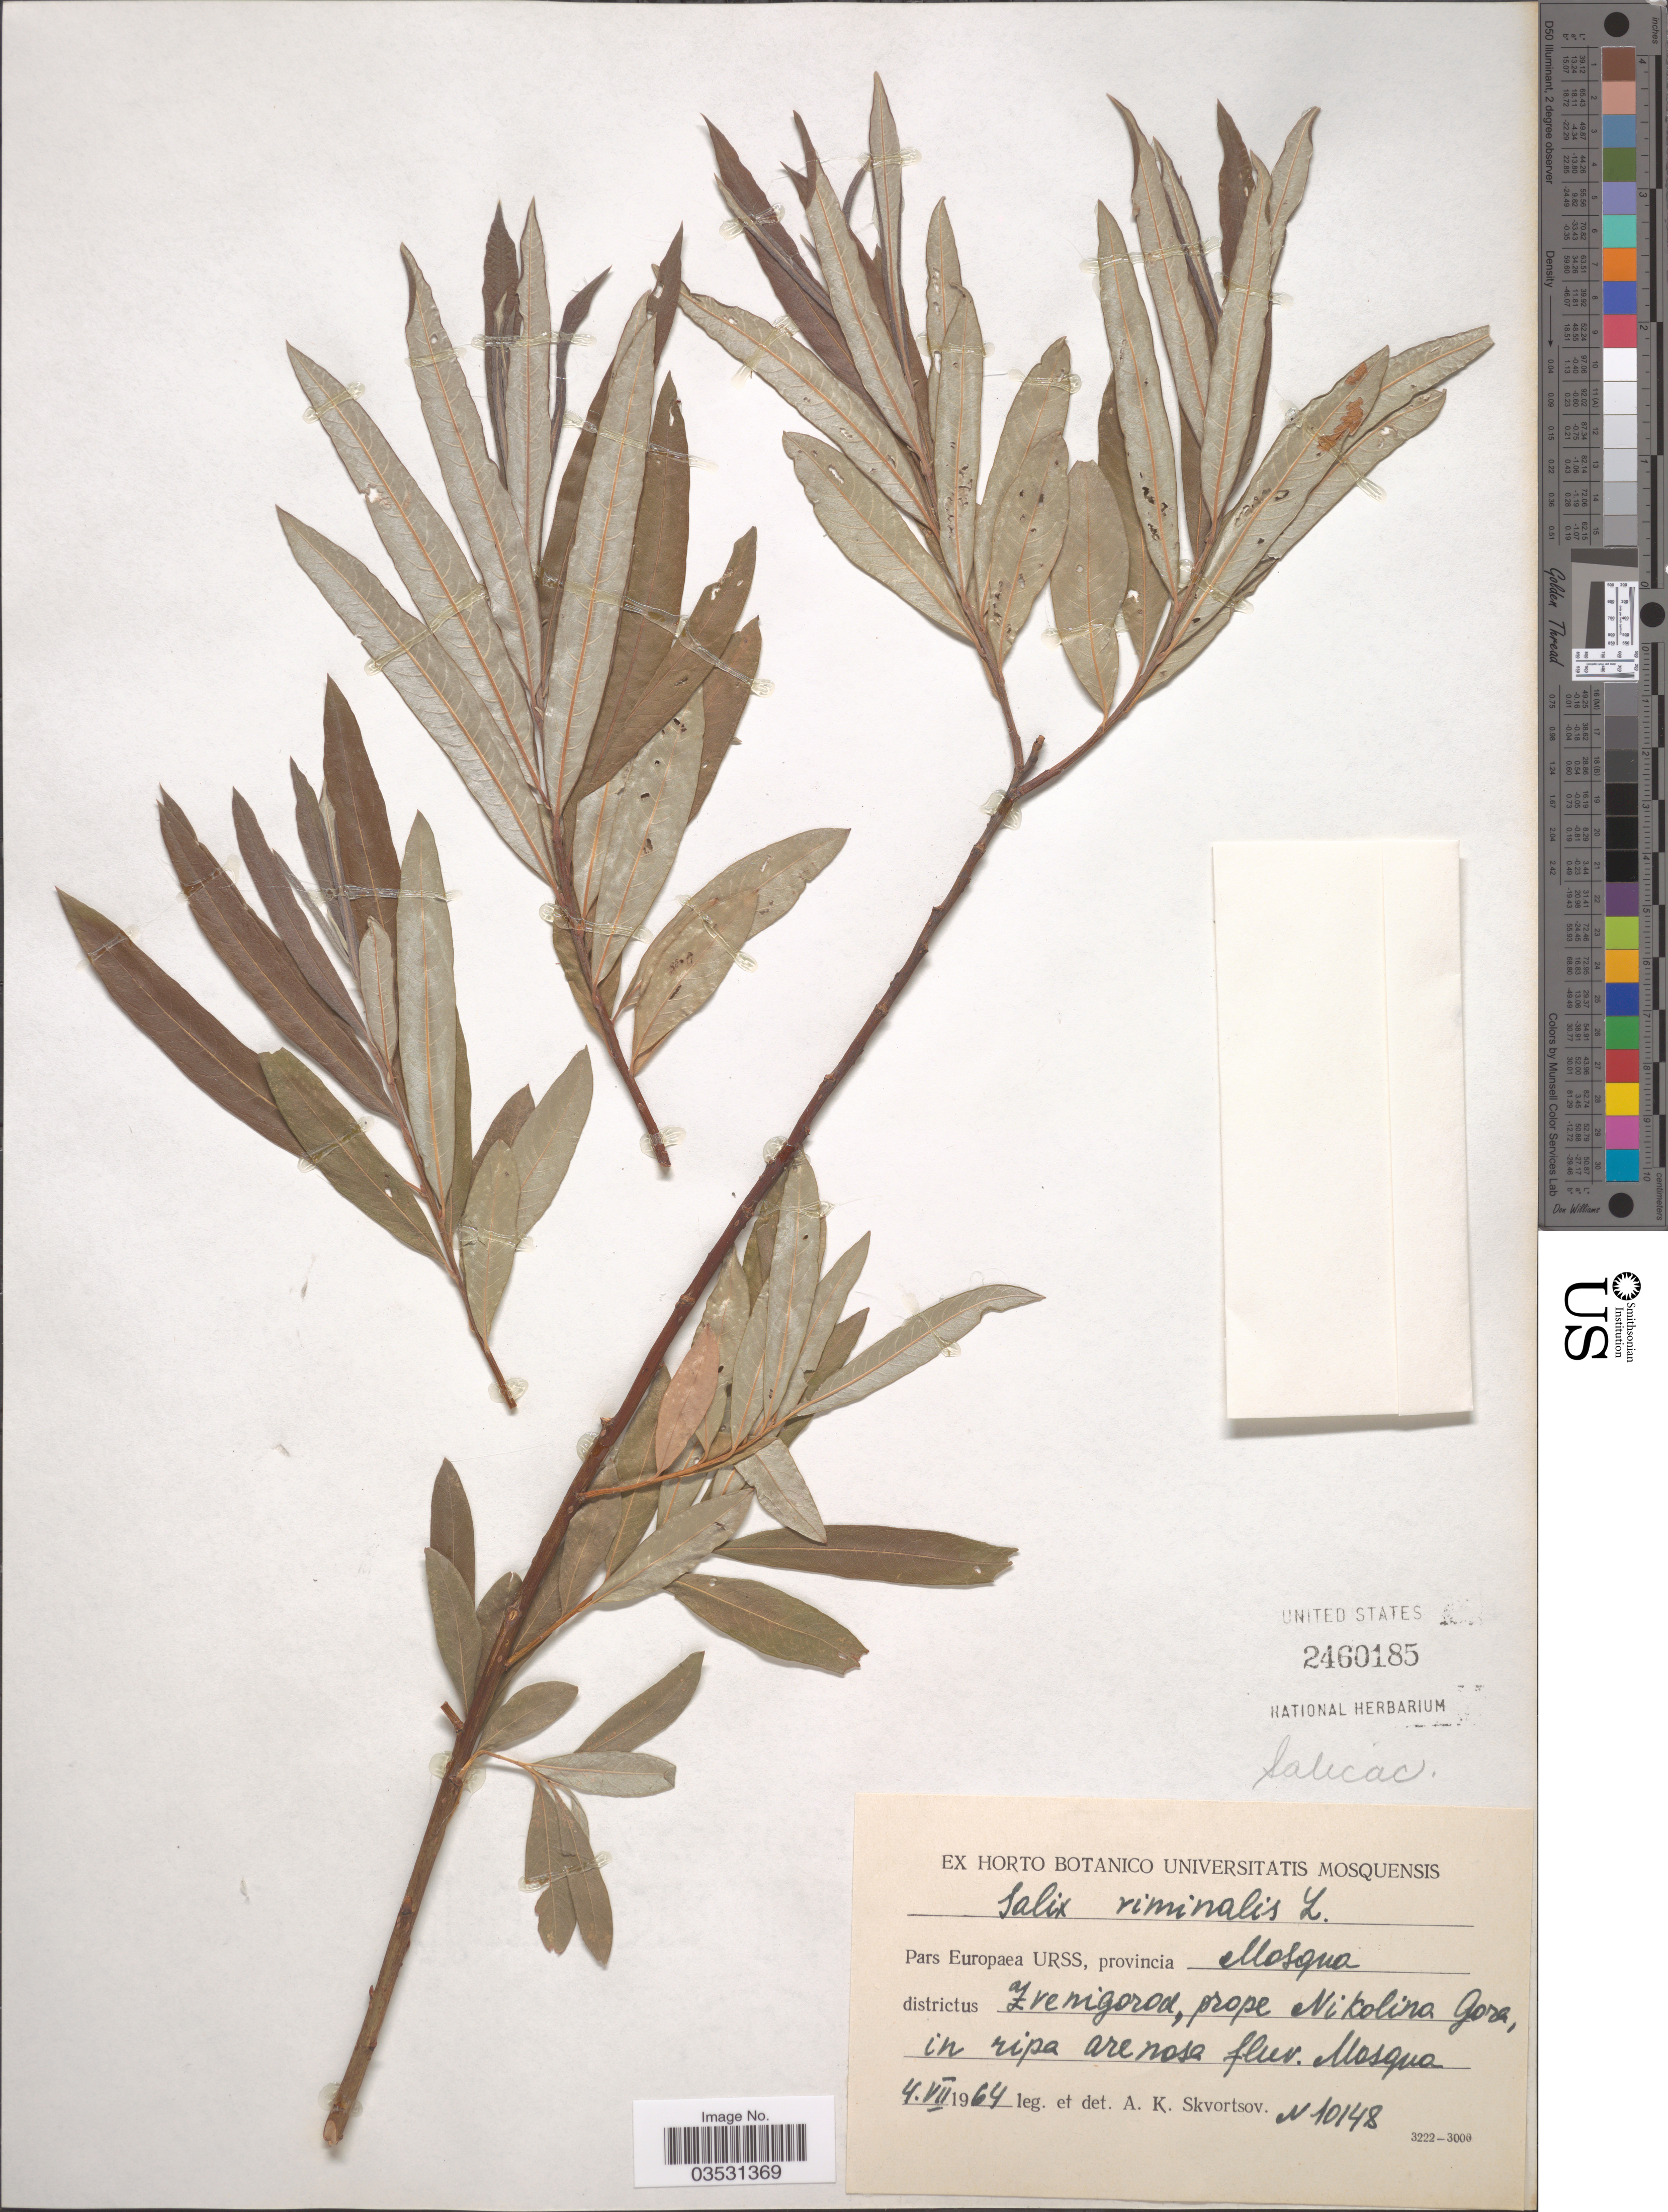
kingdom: Plantae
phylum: Tracheophyta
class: Magnoliopsida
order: Malpighiales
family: Salicaceae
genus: Salix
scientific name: Salix viminalis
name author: L.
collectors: A. K. Skvortsov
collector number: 10148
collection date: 1964-07-04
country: Russian Federation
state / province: Moscow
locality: Pars Europaea URSS, provincia Mosqua. Districtus Zvenigorod: prope Nikolina Gora, in ripa arenosa fluv. Mosqua.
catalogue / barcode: US 2460185